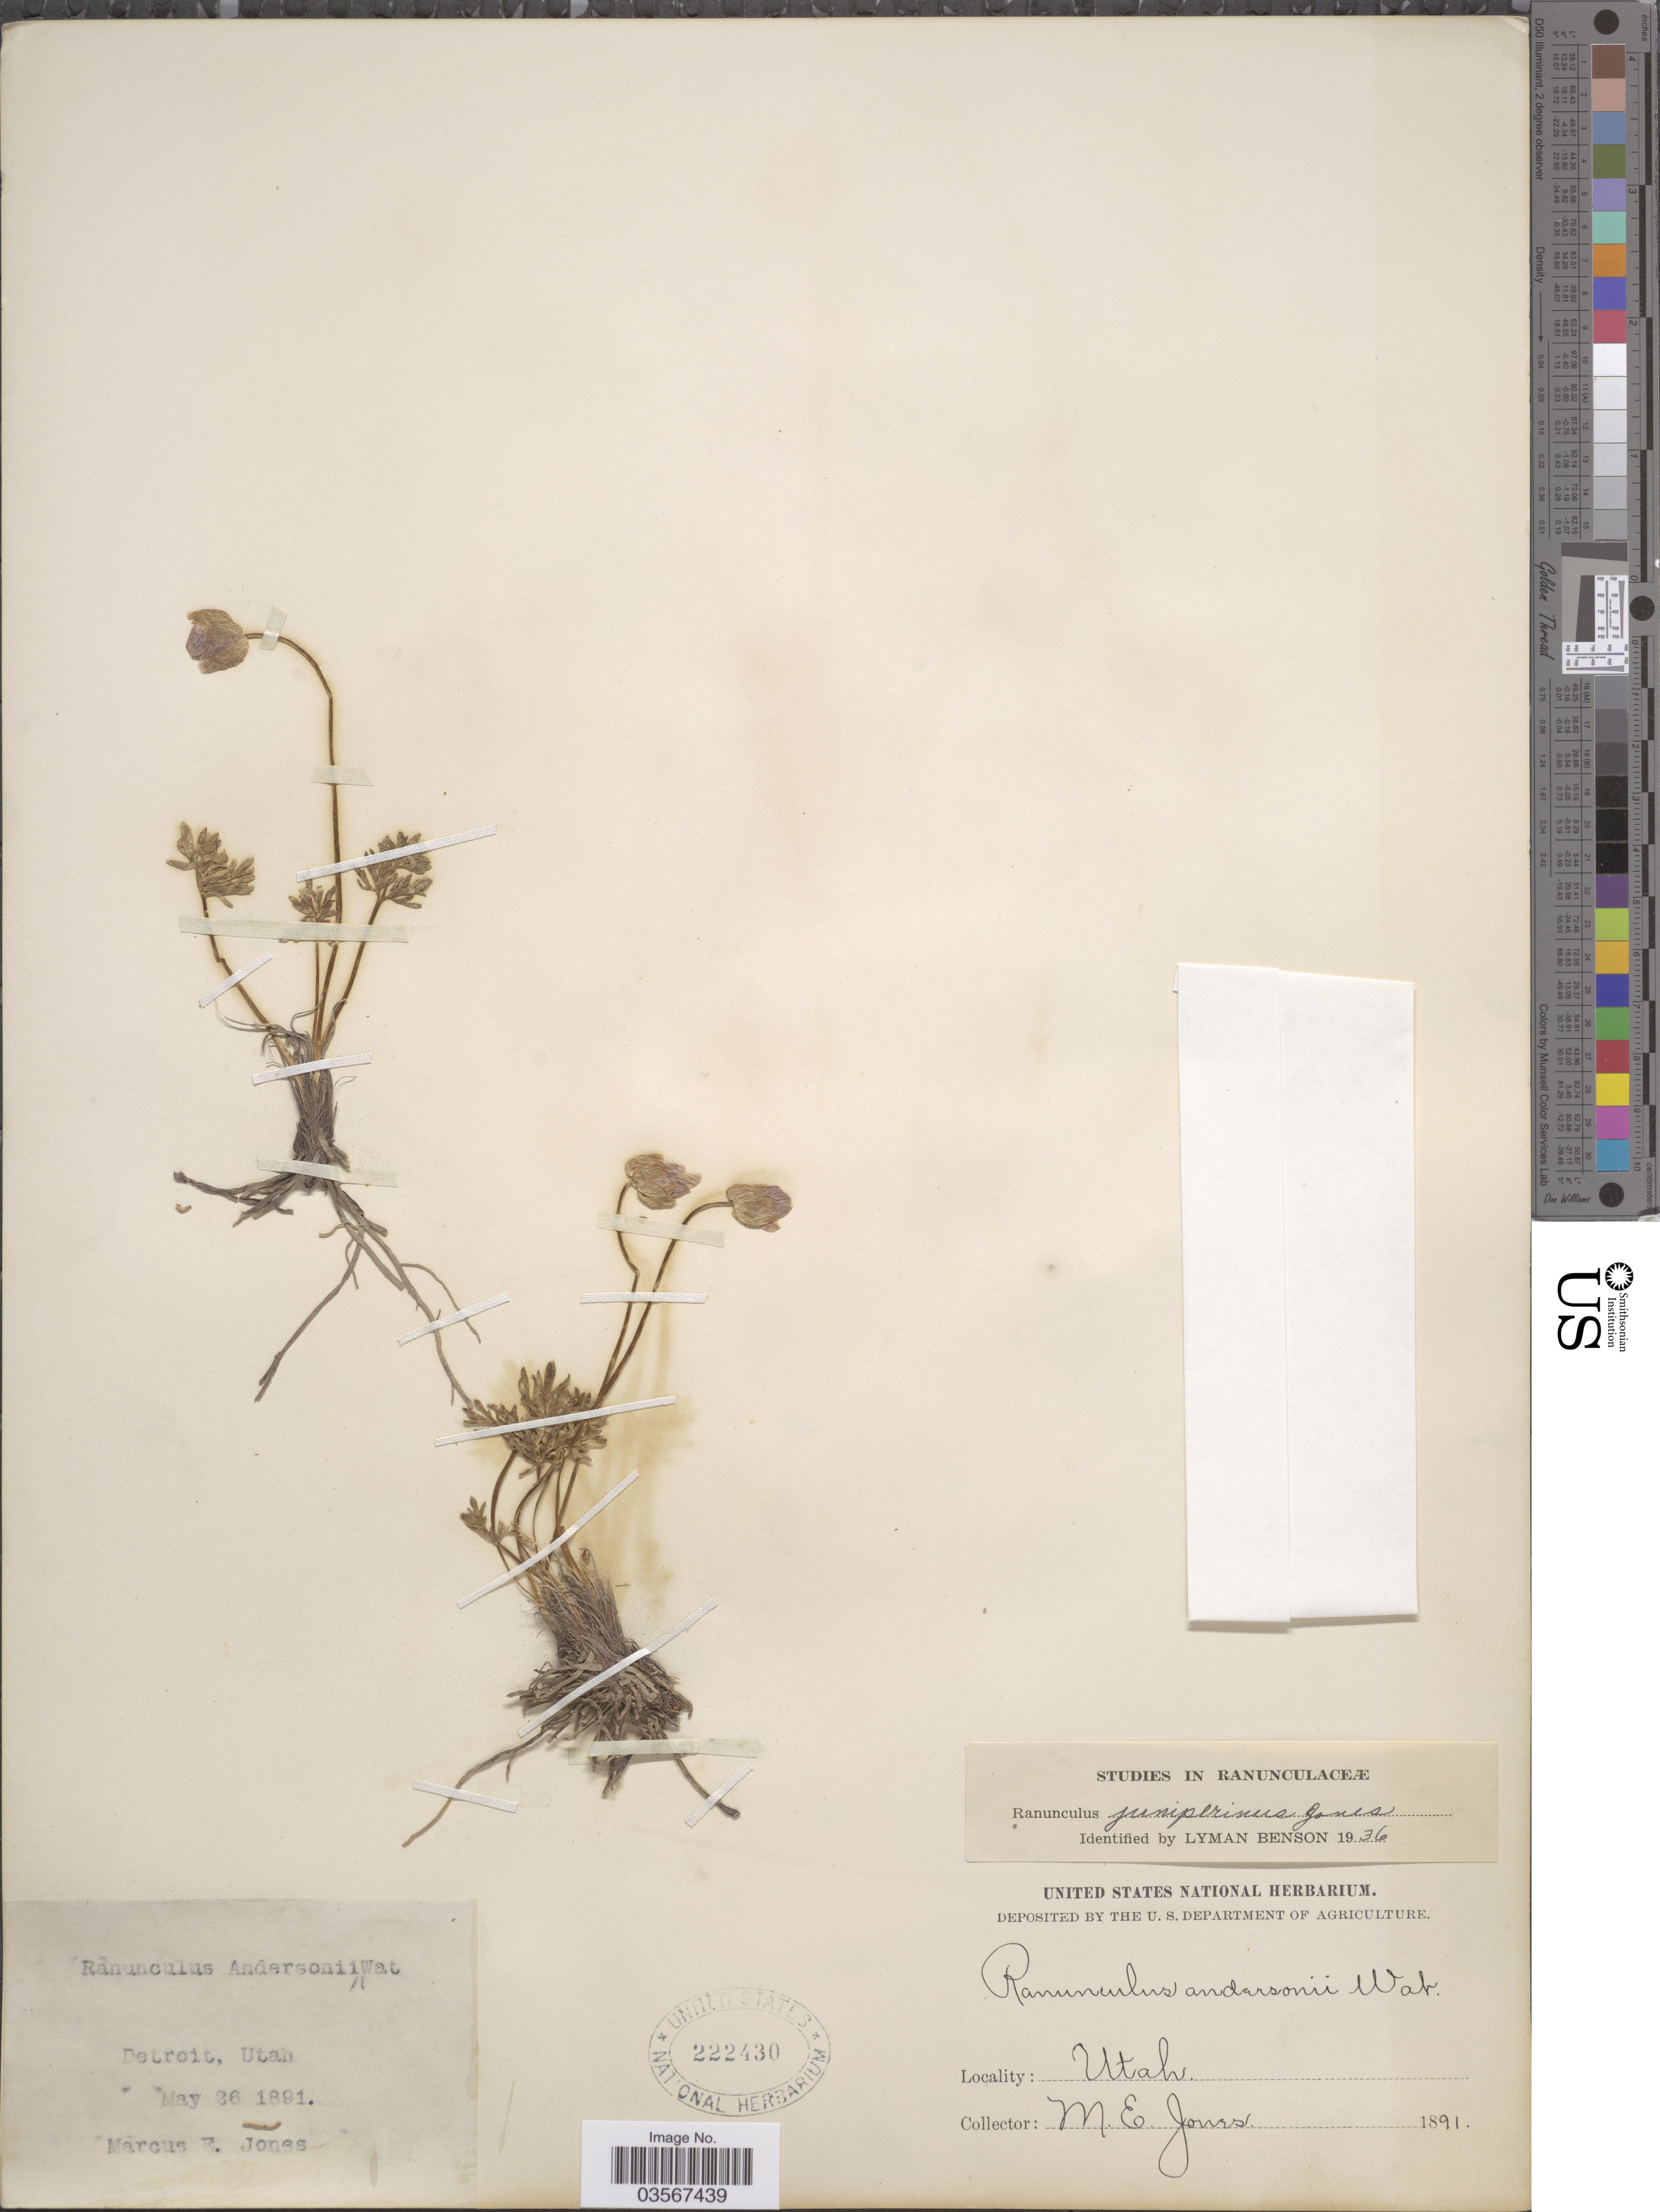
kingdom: Plantae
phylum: Tracheophyta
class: Magnoliopsida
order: Ranunculales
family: Ranunculaceae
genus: Ranunculus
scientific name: Ranunculus juniperinus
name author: M.E. Jones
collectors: M. E. Jones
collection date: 1891-05-26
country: United States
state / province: Utah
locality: Detroit.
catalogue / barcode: US 222430